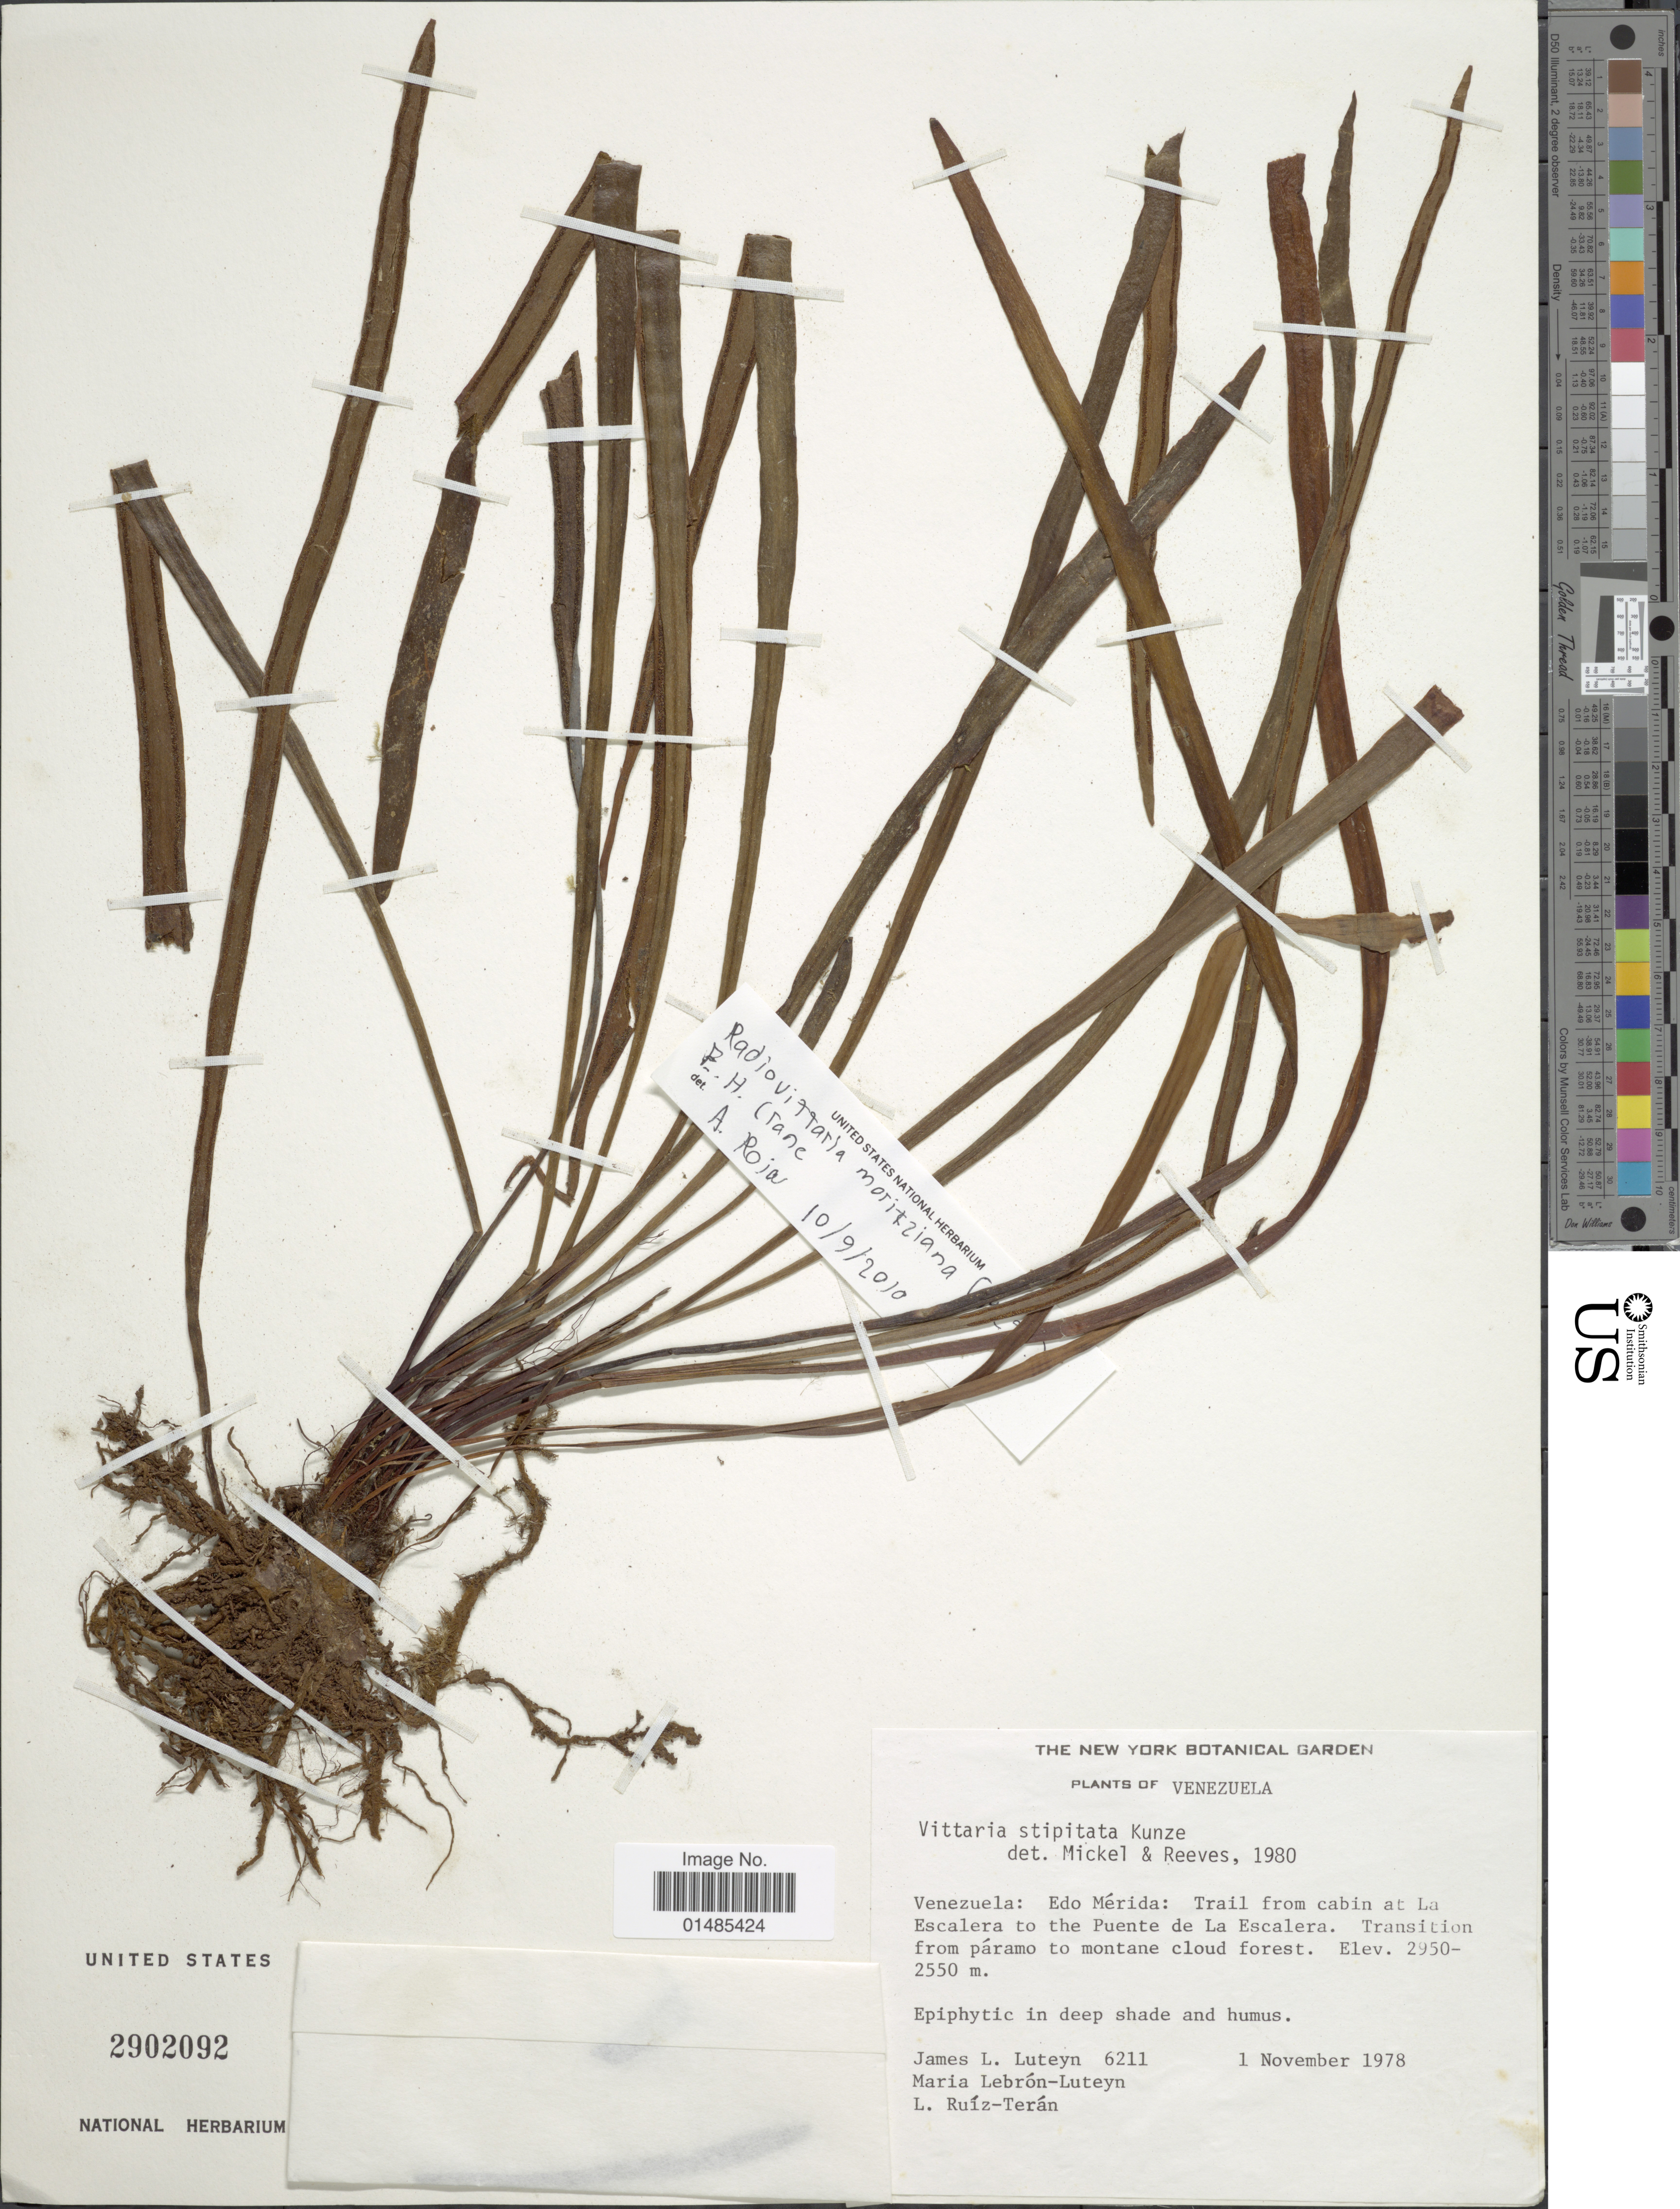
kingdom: Plantae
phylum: Tracheophyta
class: Polypodiopsida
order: Polypodiales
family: Pteridaceae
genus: Radiovittaria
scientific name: Radiovittaria moritziana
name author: (Mett.) E.H. Crane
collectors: J. L. Luteyn, M. L. Lebrón-Luteyn & L. E. Ruíz-Terán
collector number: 6211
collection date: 1978-11-01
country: Venezuela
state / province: Mérida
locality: Trail from cabin at La Escalera to the Puente de La Escalera.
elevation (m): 2550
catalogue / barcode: US 2902092